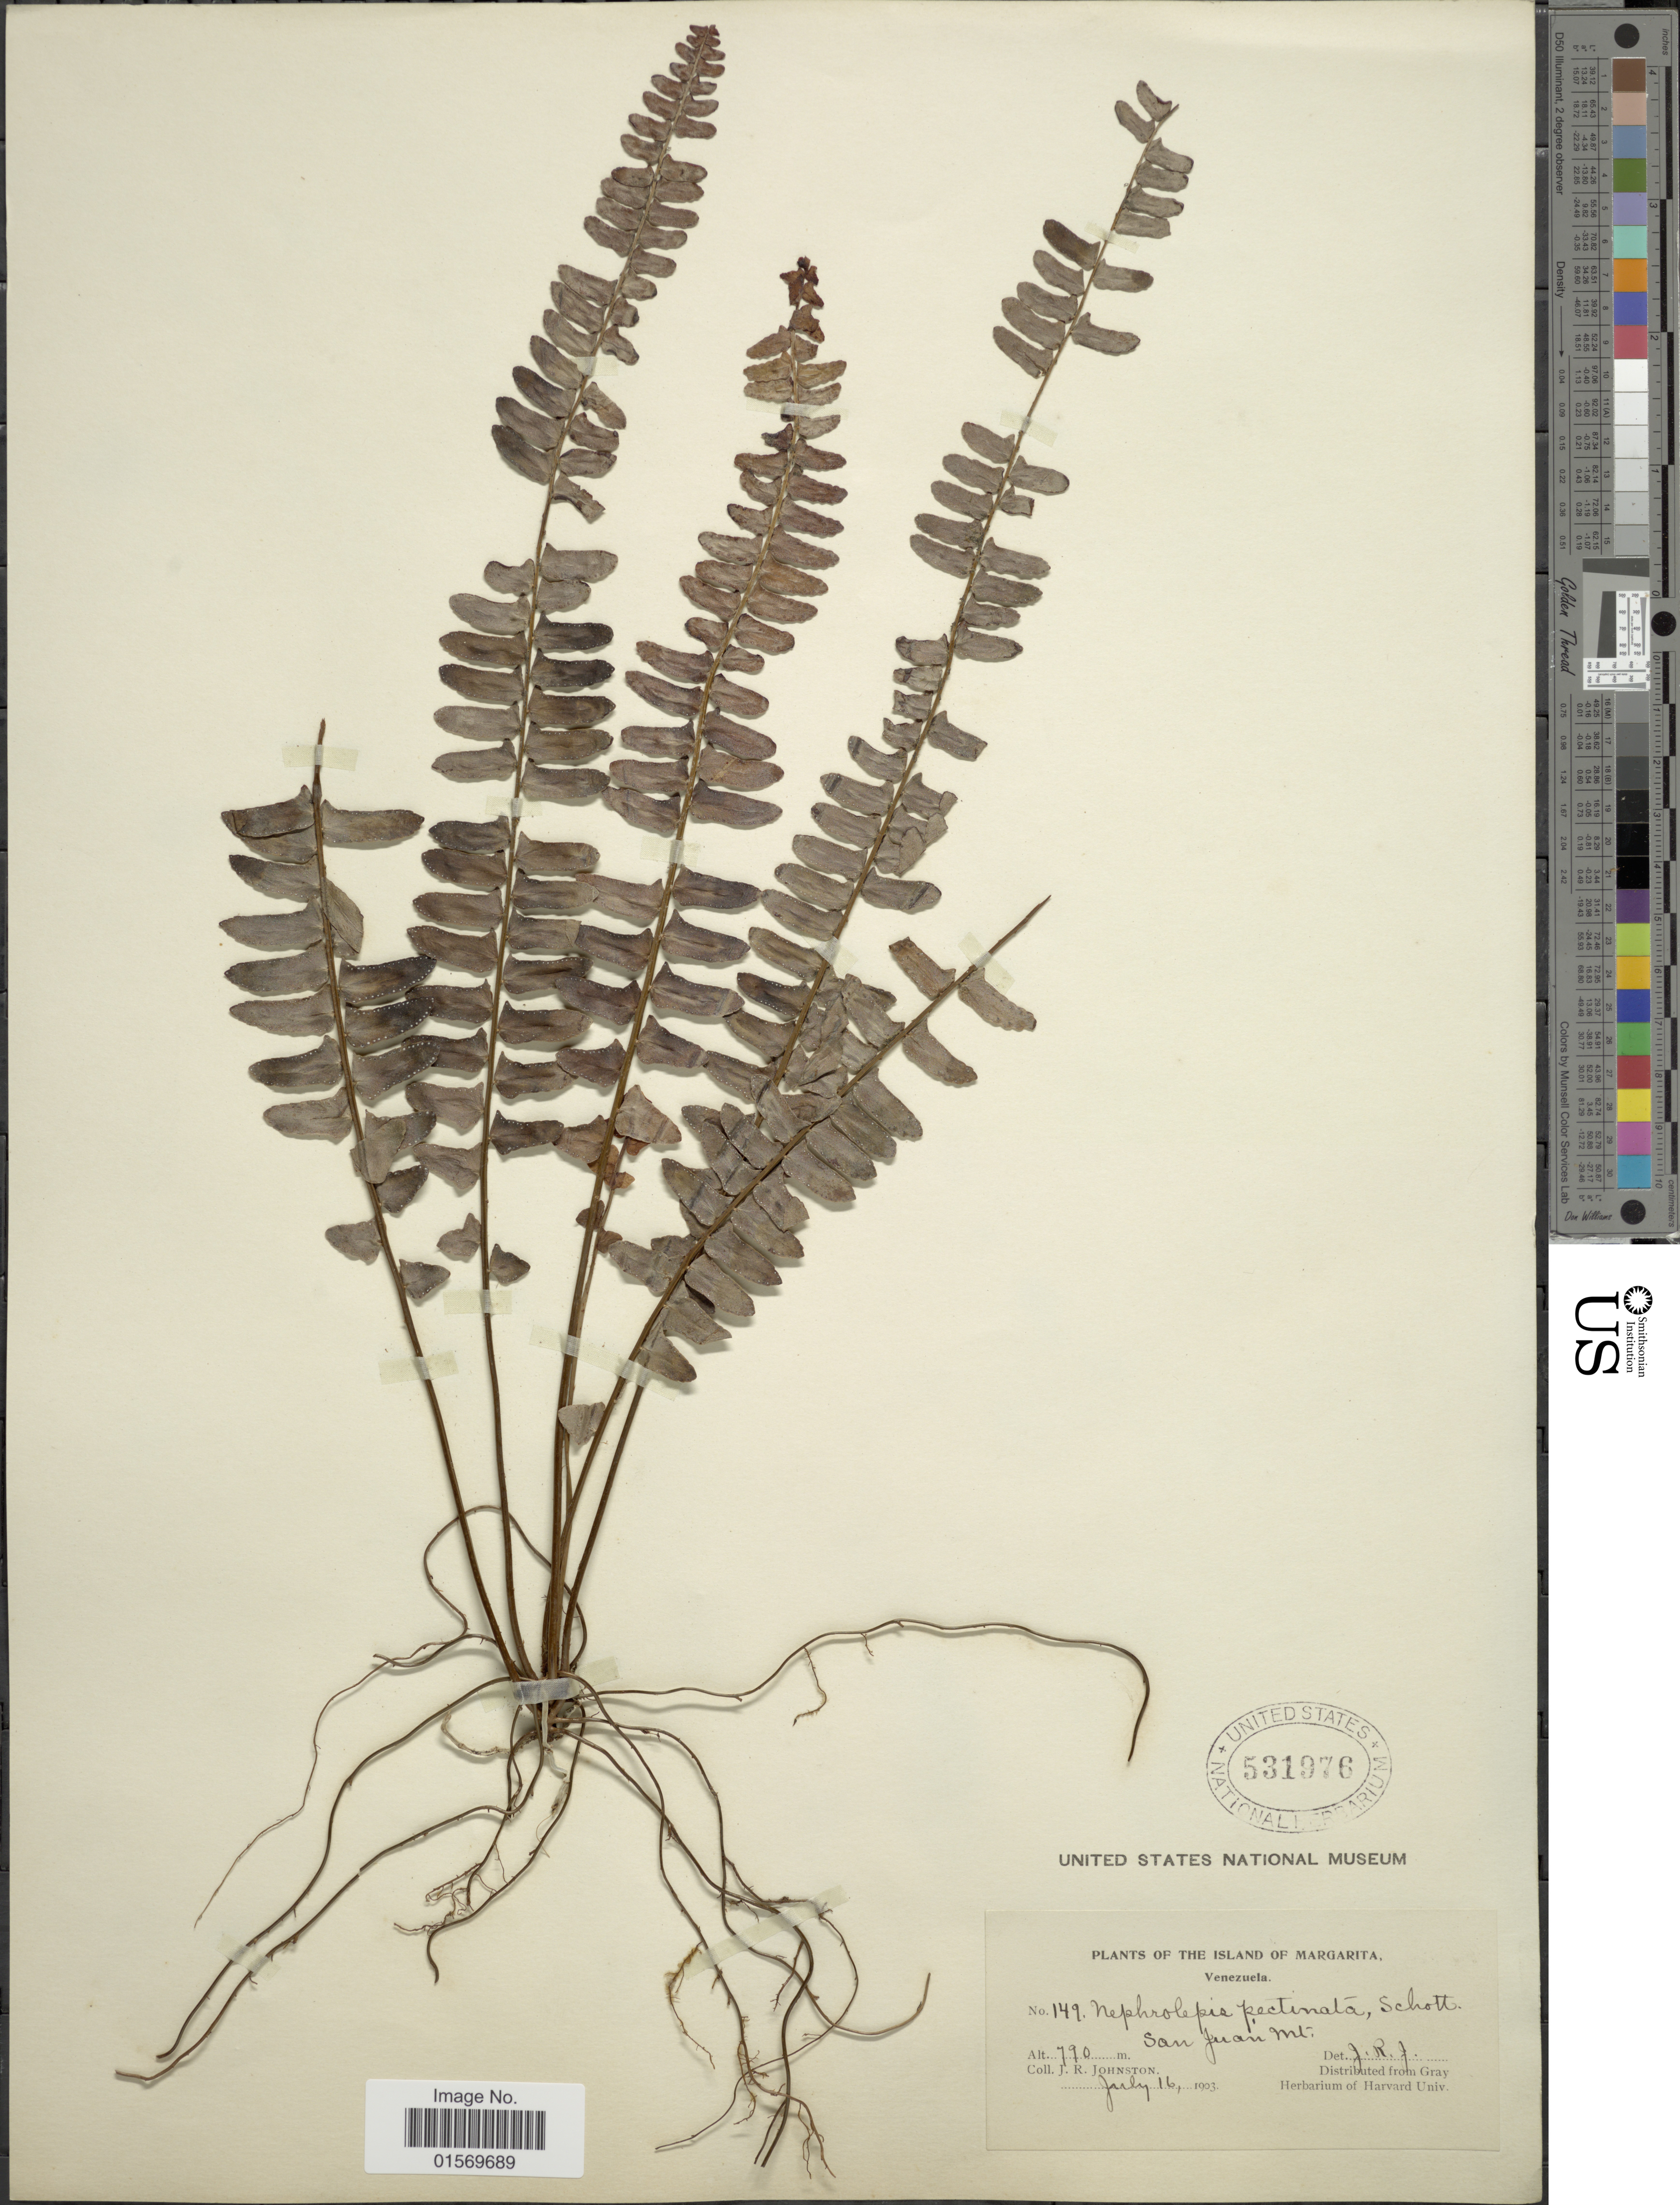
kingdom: Plantae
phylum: Tracheophyta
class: Polypodiopsida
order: Polypodiales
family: Nephrolepidaceae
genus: Nephrolepis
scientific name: Nephrolepis cordifolia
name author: (L.) C. Presl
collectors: J. Johnston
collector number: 149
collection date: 1903-07-16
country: Venezuela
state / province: Nueva Esparta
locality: San Juan Mt.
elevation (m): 790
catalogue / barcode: US 531976